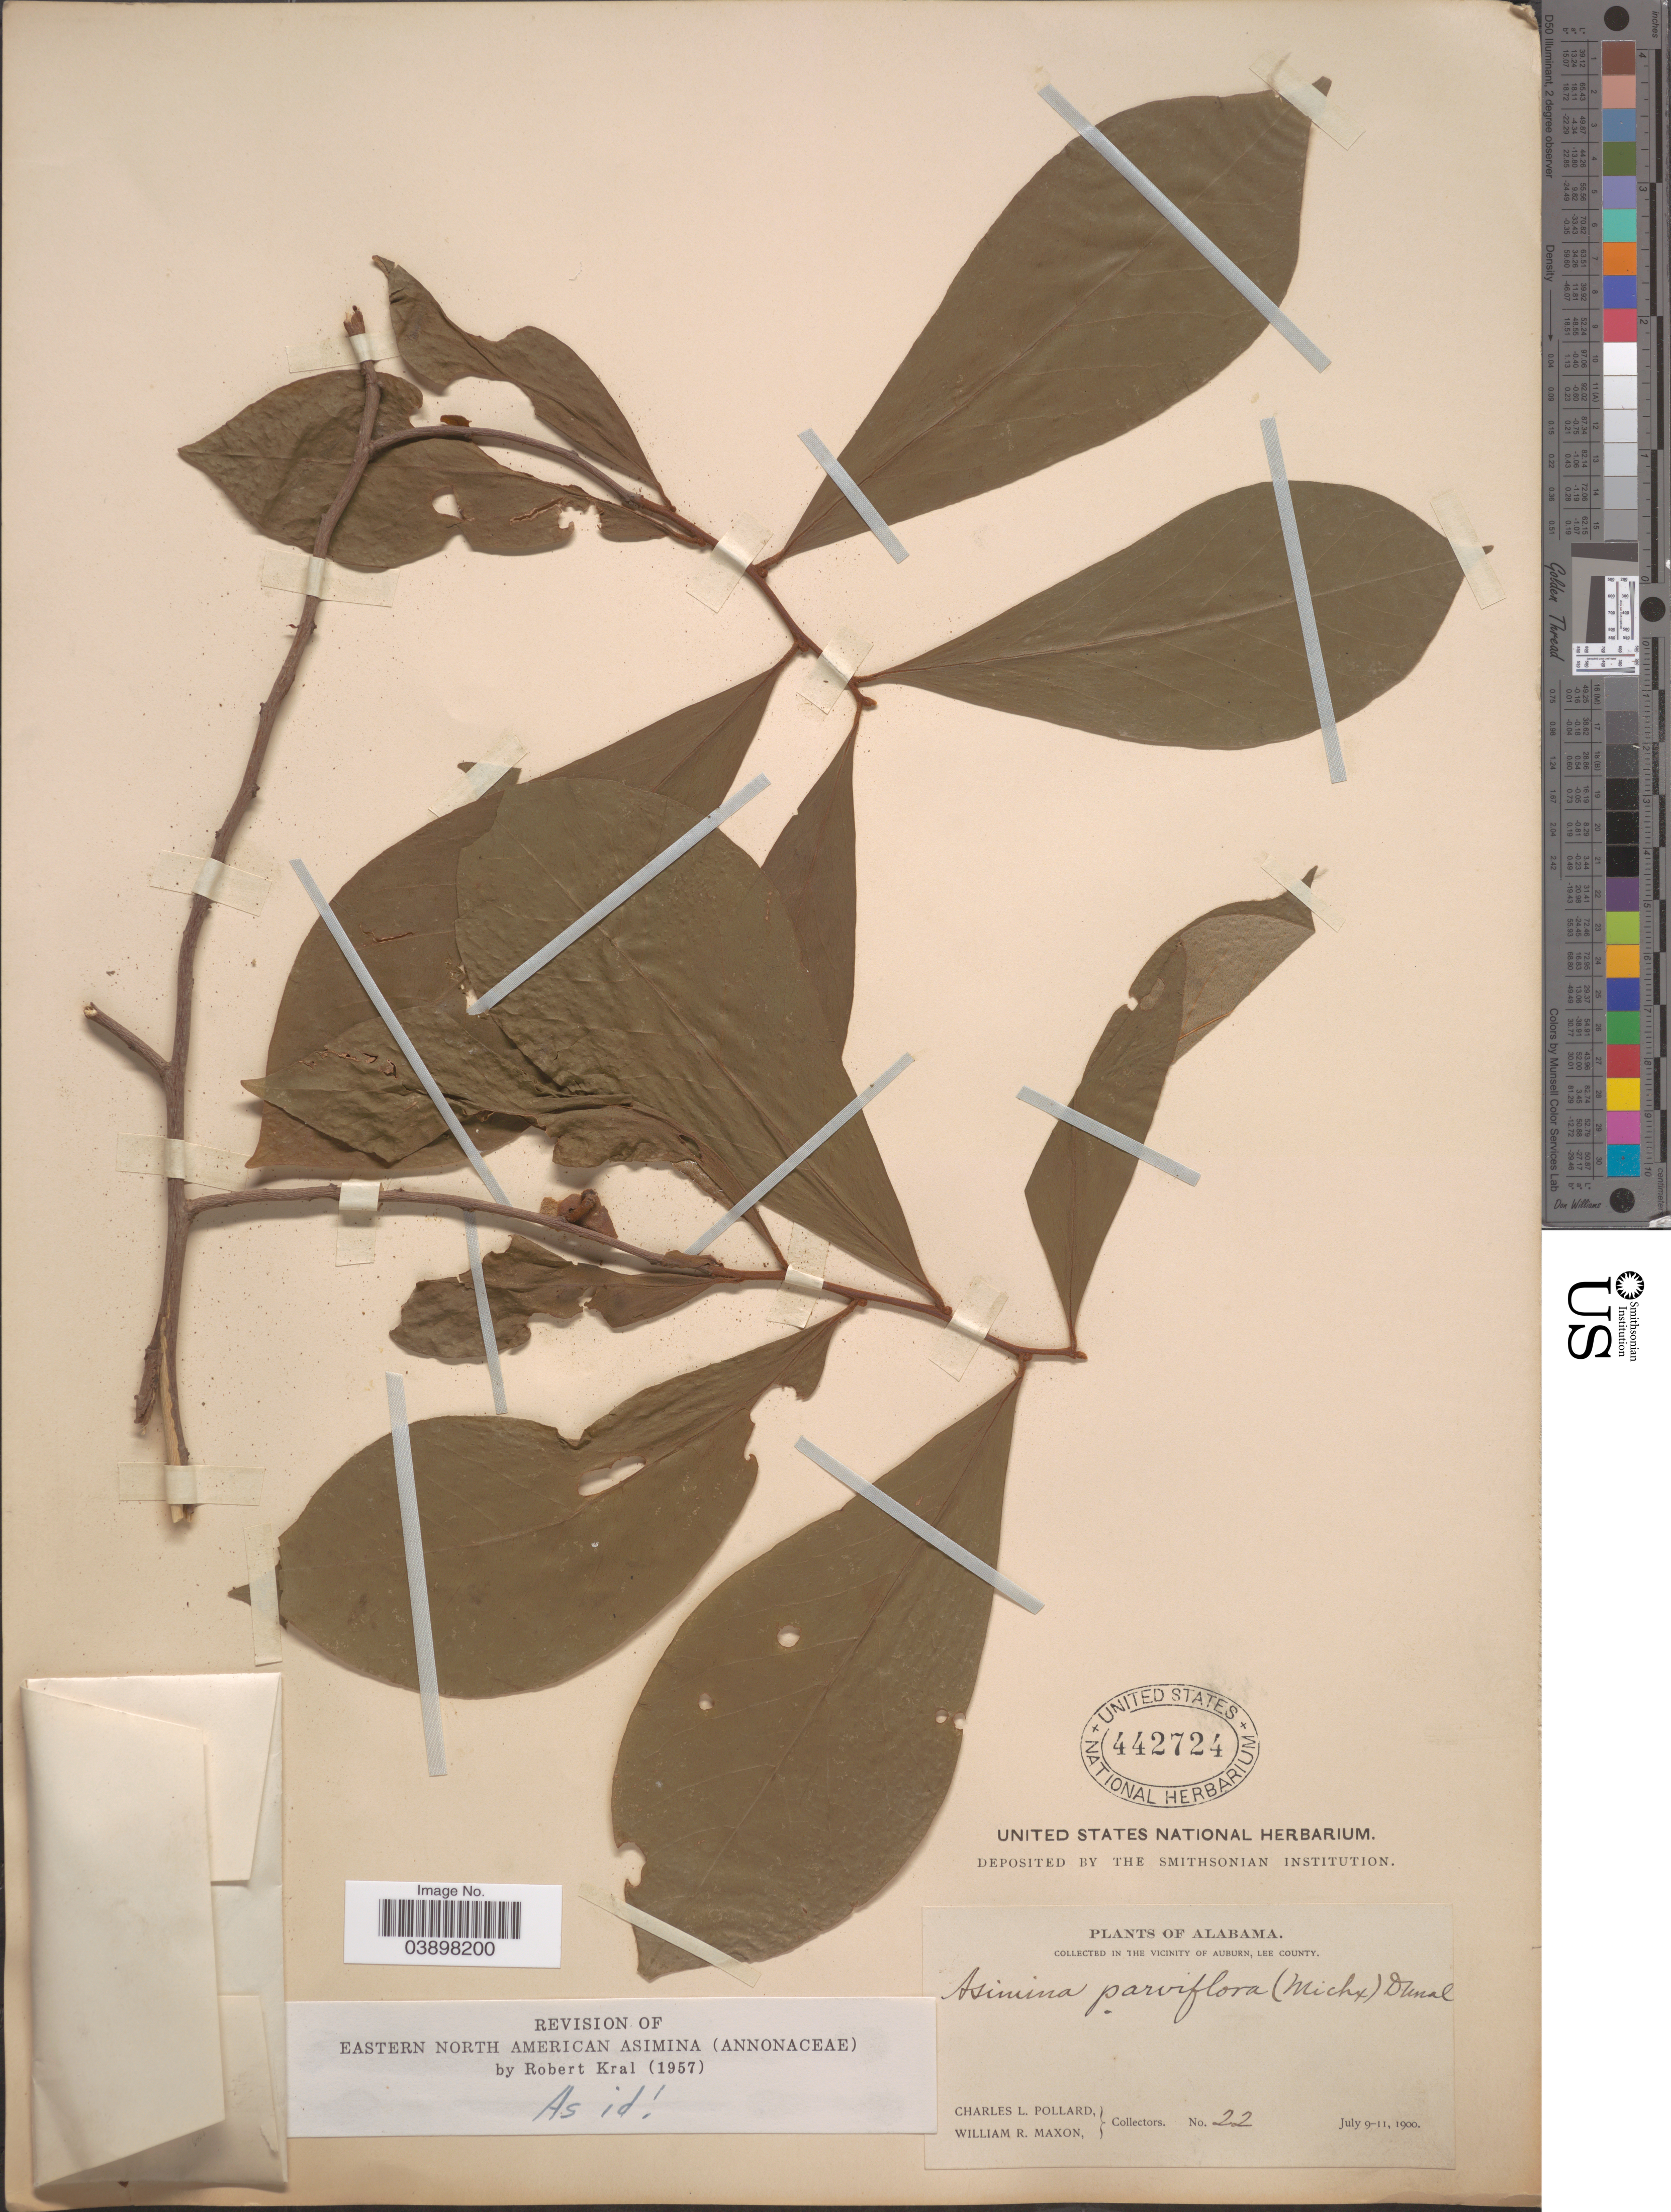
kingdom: Plantae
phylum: Tracheophyta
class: Magnoliopsida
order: Magnoliales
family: Annonaceae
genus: Asimina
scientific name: Asimina parviflora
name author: (Michx.) Dunal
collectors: C. L. Pollard & W. R. Maxon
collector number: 22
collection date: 1900-07-09/1900-07-11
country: United States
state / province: Alabama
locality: In the Vicinity of Auburn, Lee County.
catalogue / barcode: US 442724